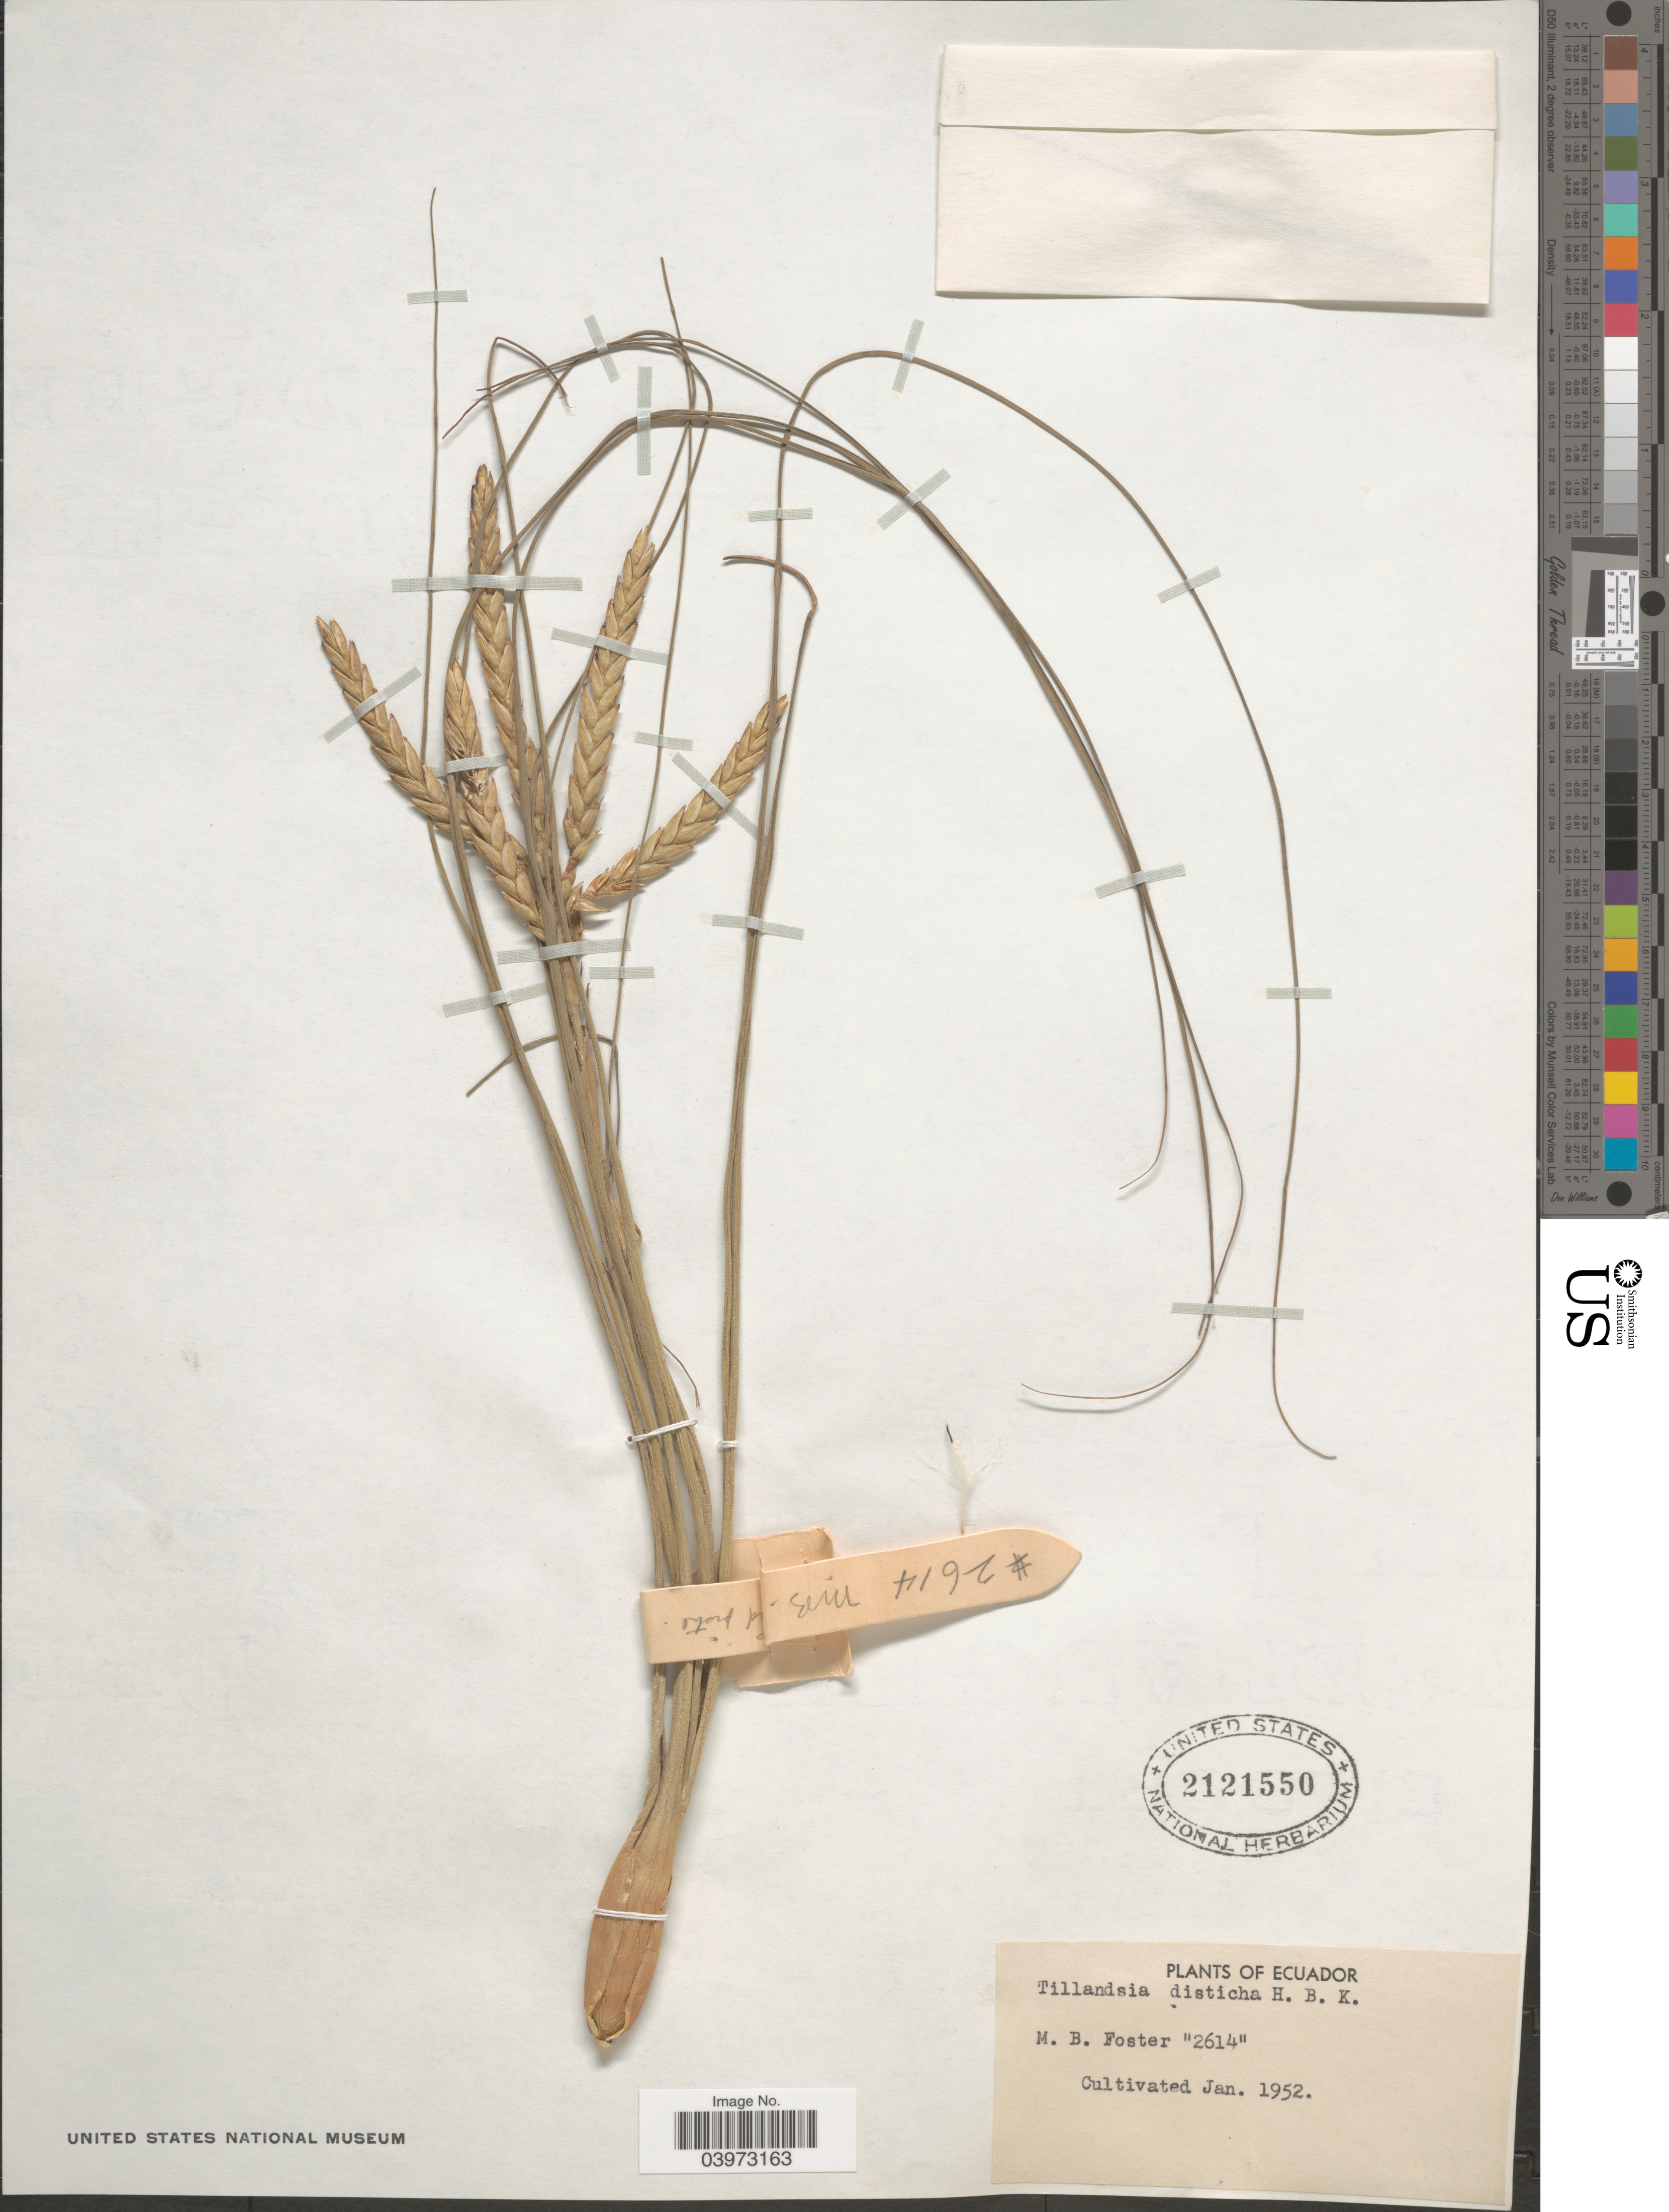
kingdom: Plantae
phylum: Tracheophyta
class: Liliopsida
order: Poales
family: Bromeliaceae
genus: Tillandsia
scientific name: Tillandsia disticha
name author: Kunth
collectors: M. B. Foster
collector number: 2614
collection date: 1952-01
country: Ecuador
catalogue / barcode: US 2121550